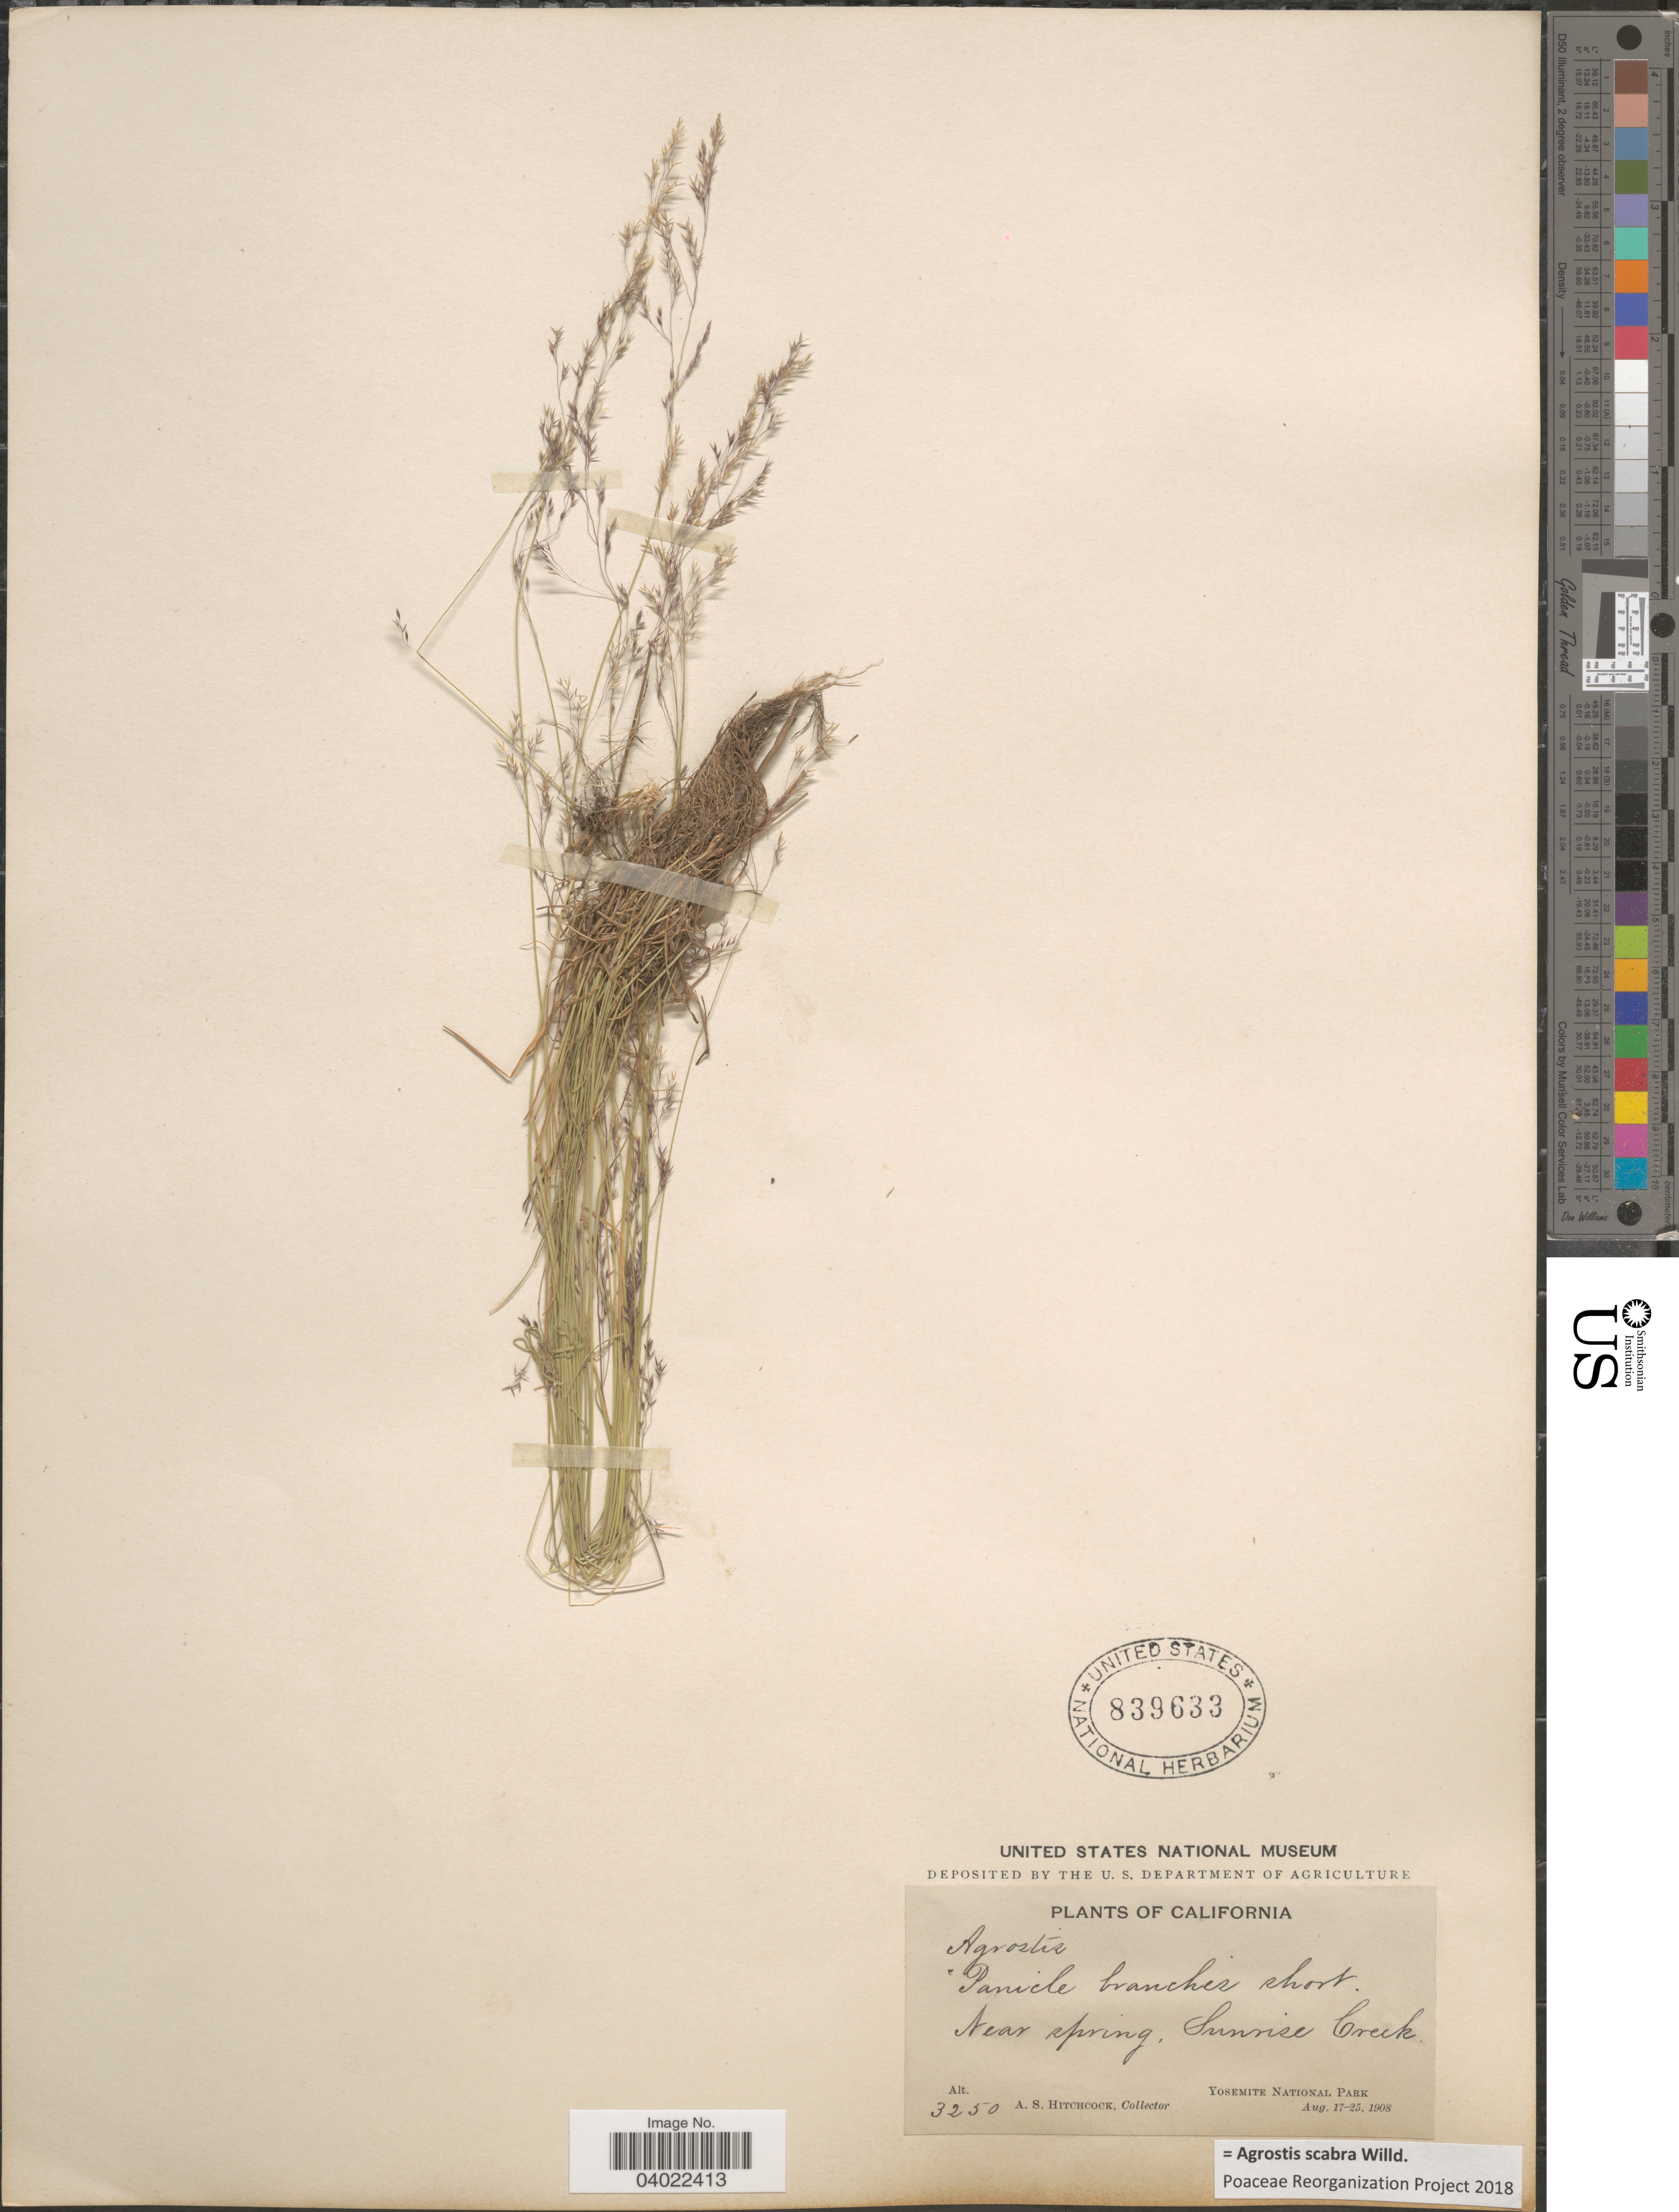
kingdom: Plantae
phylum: Tracheophyta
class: Liliopsida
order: Poales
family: Poaceae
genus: Agrostis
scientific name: Agrostis scabra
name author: Willd.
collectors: A. S. Hitchcock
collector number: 3250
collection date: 1908-08-17/1908-08-25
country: United States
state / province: California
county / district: Mariposa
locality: Near springs, Sunrise Creek. Yosemite National Park.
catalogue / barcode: US 839633